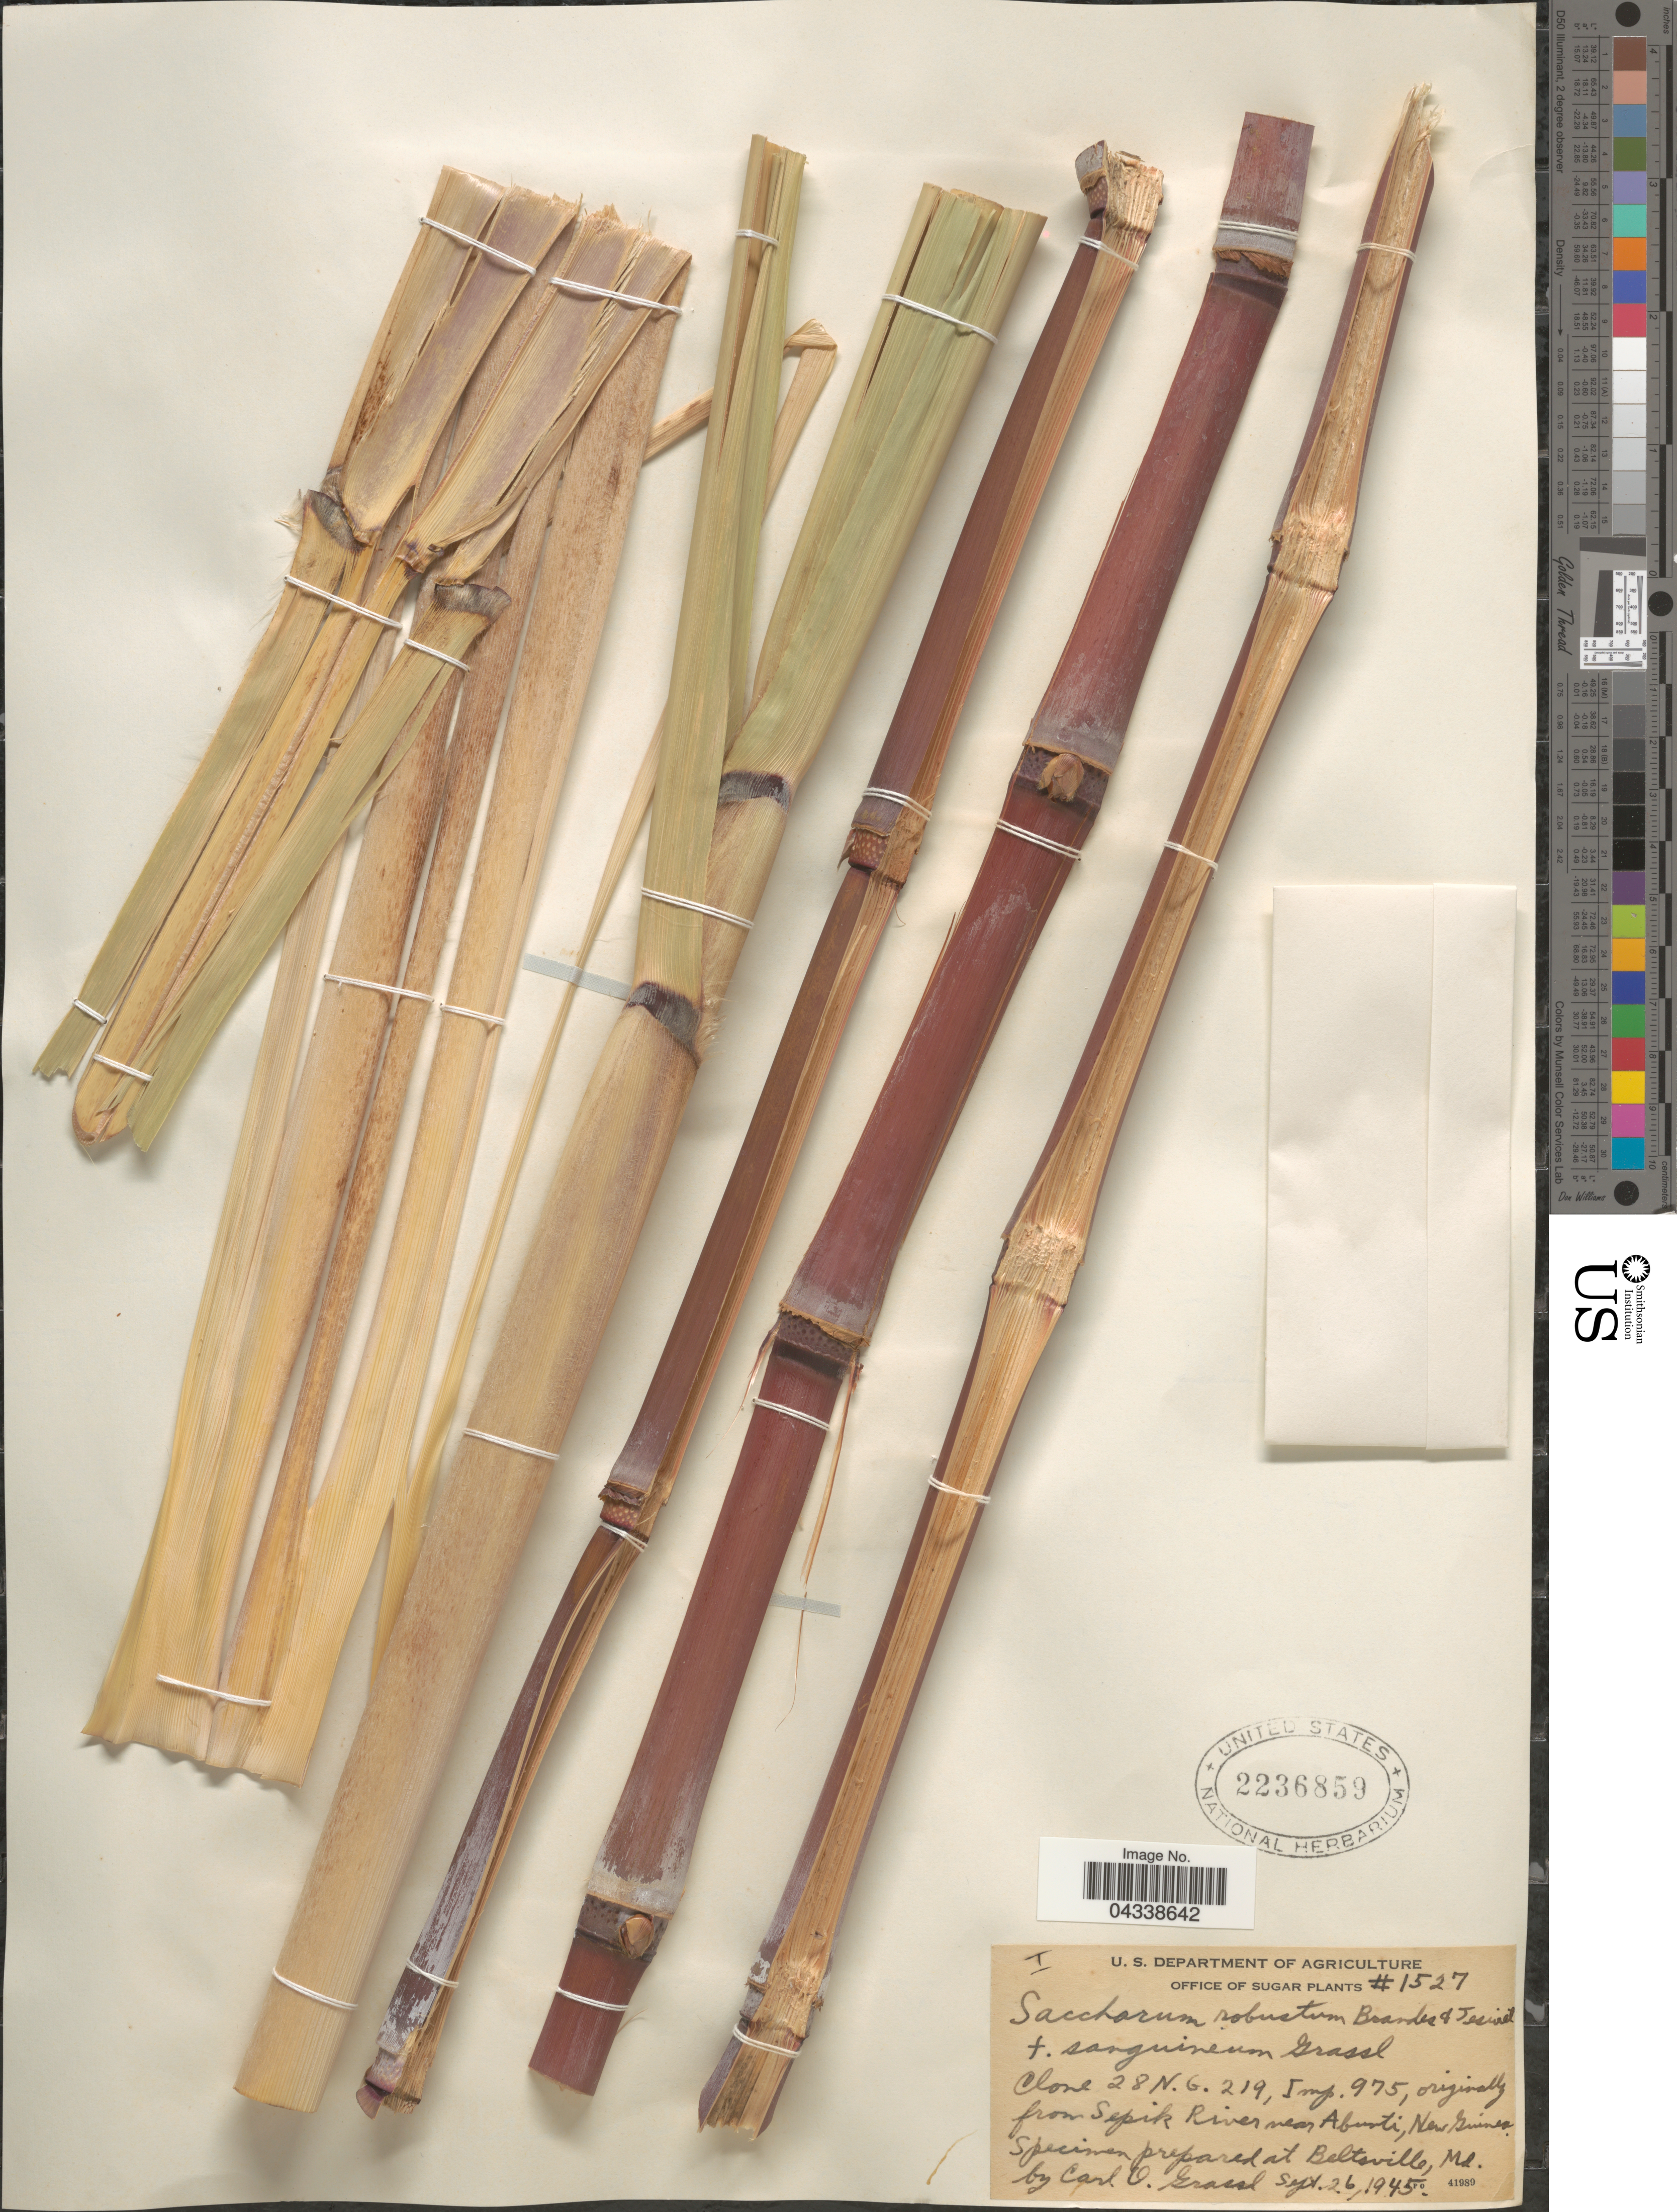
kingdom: Plantae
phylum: Tracheophyta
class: Liliopsida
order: Poales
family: Poaceae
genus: Saccharum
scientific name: Saccharum robustum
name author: Brandes & Jeswiet ex Grassl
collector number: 1527?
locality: Clone [interpreted] 28 N.G. 219. Imp. 975. [unsure placement]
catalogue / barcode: US 2236859